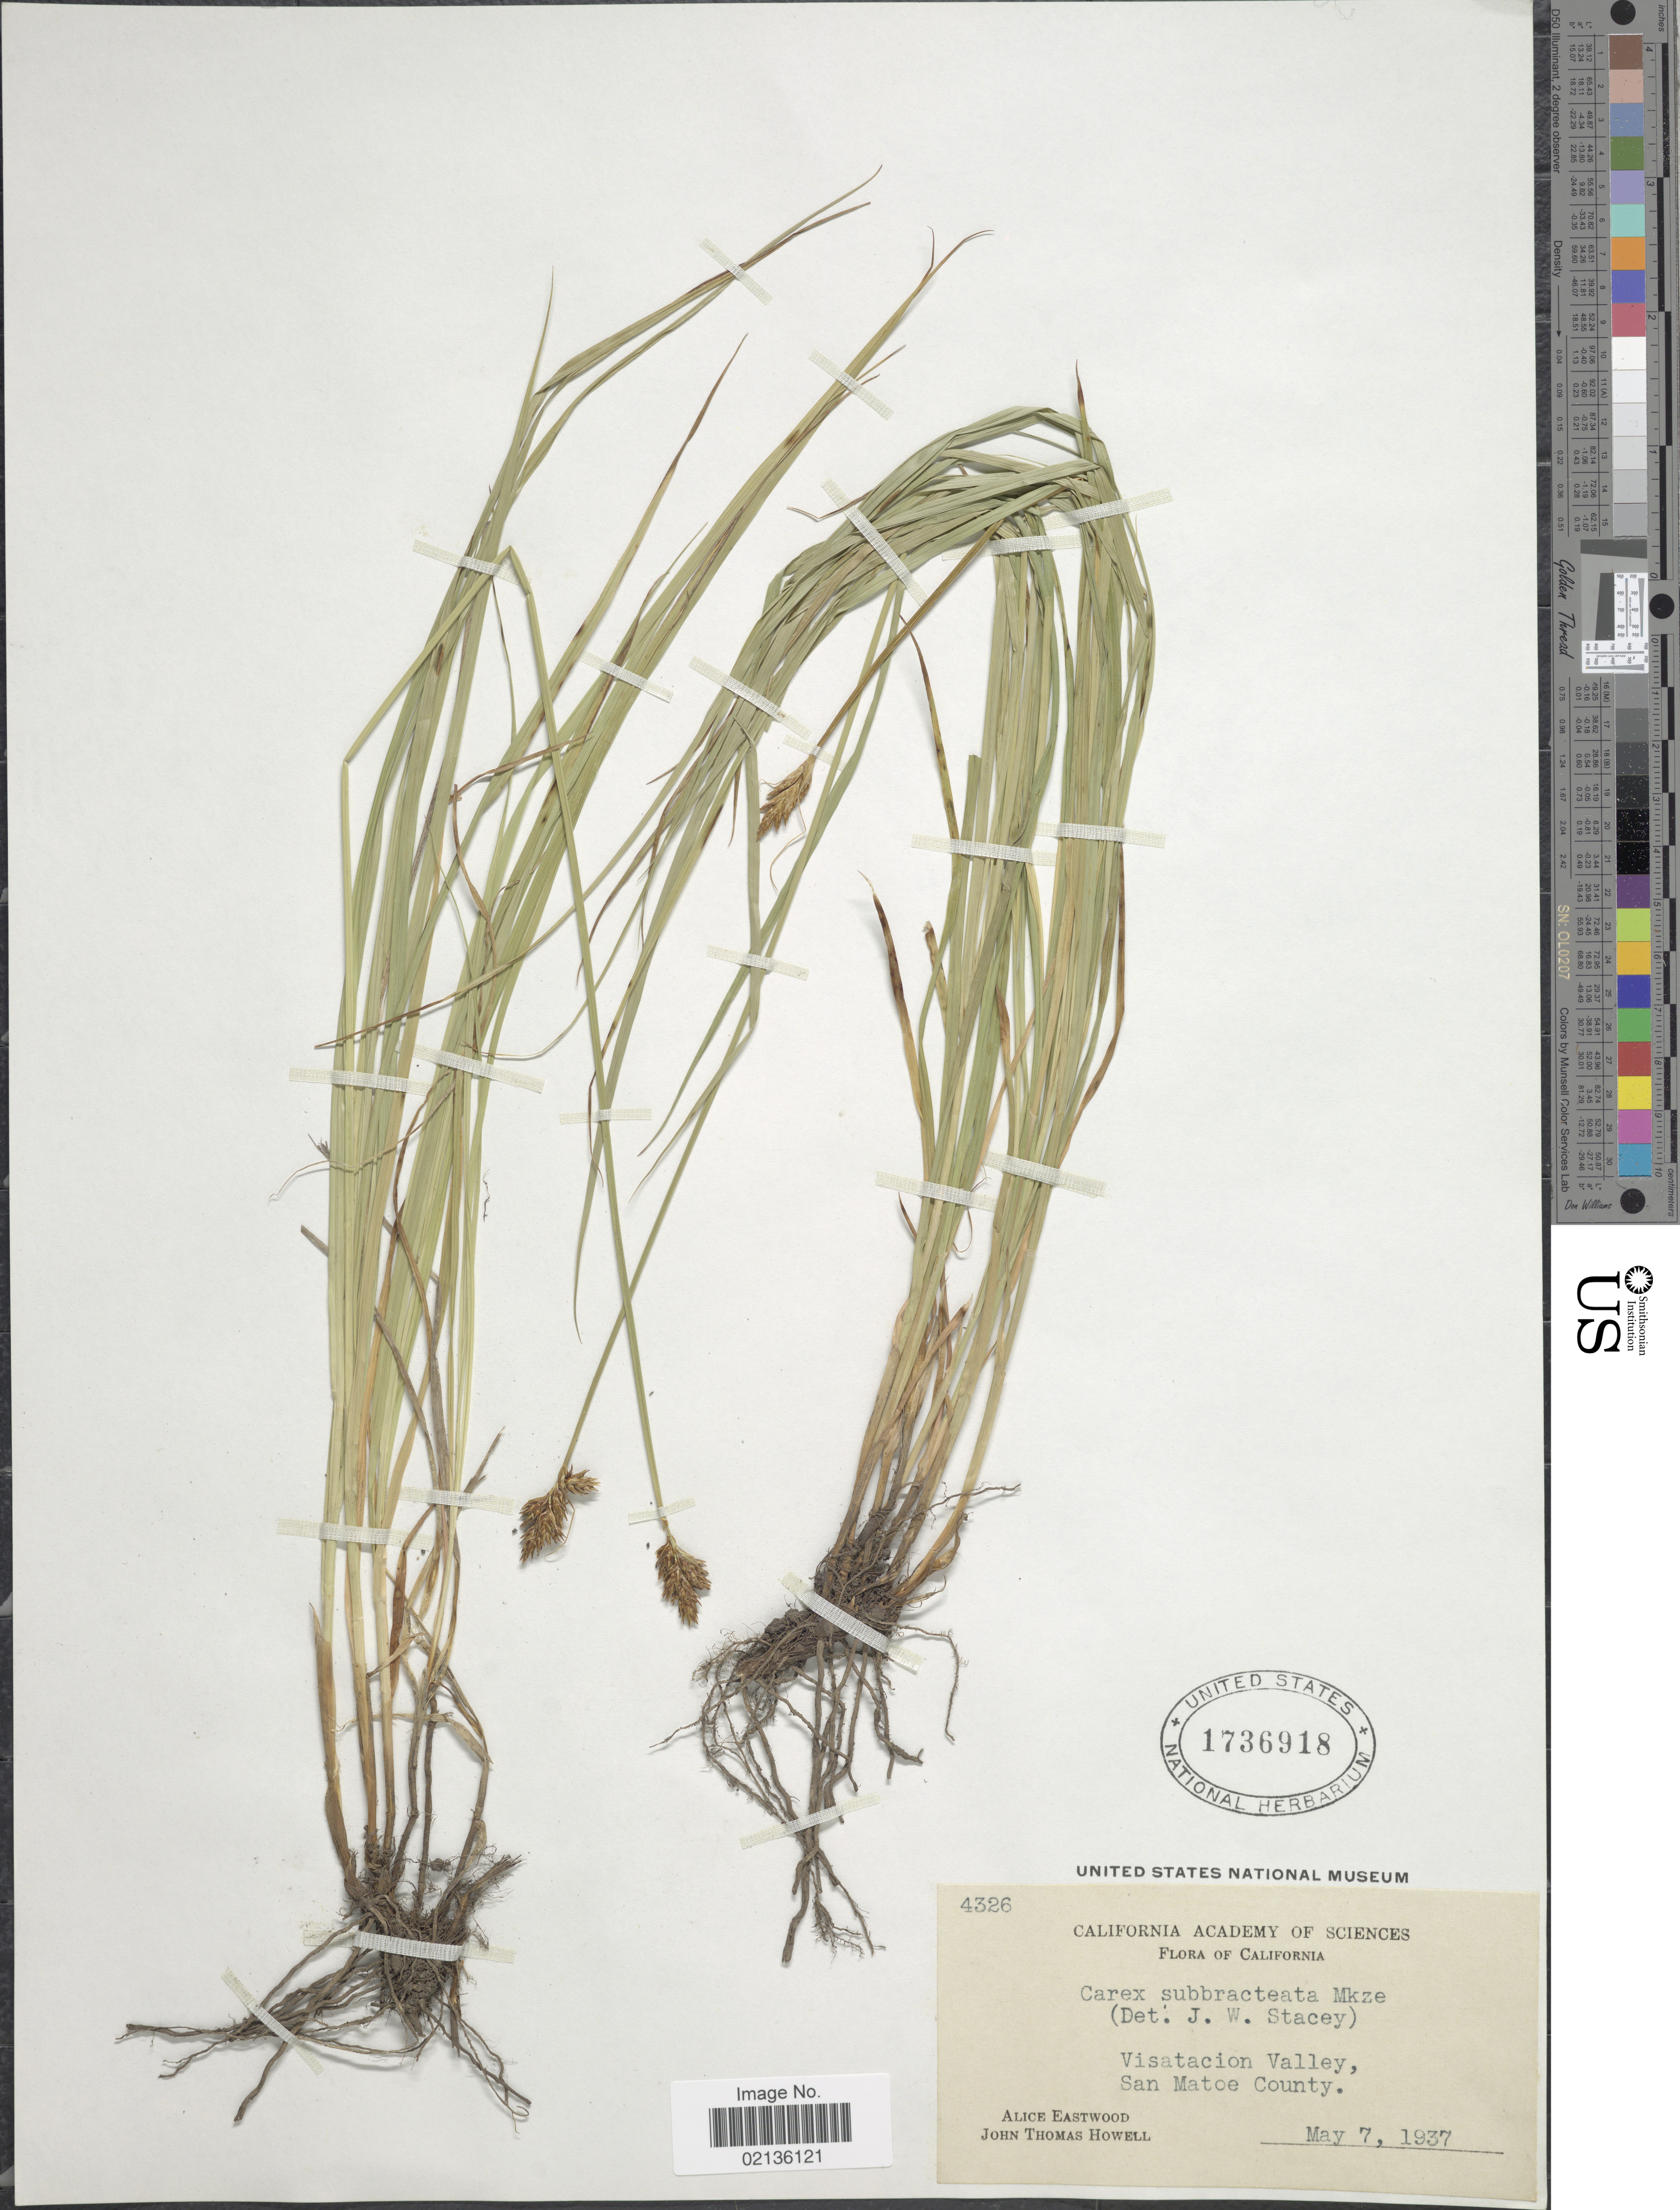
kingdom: Plantae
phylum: Tracheophyta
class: Liliopsida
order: Poales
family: Cyperaceae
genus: Carex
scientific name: Carex subbracteata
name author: Mack.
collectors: A. Eastwood & J. T. Howell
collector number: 4326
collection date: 1937-05-07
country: United States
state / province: California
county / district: San Mateo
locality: Visatacion Valley, San Matoe County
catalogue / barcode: US 1736918